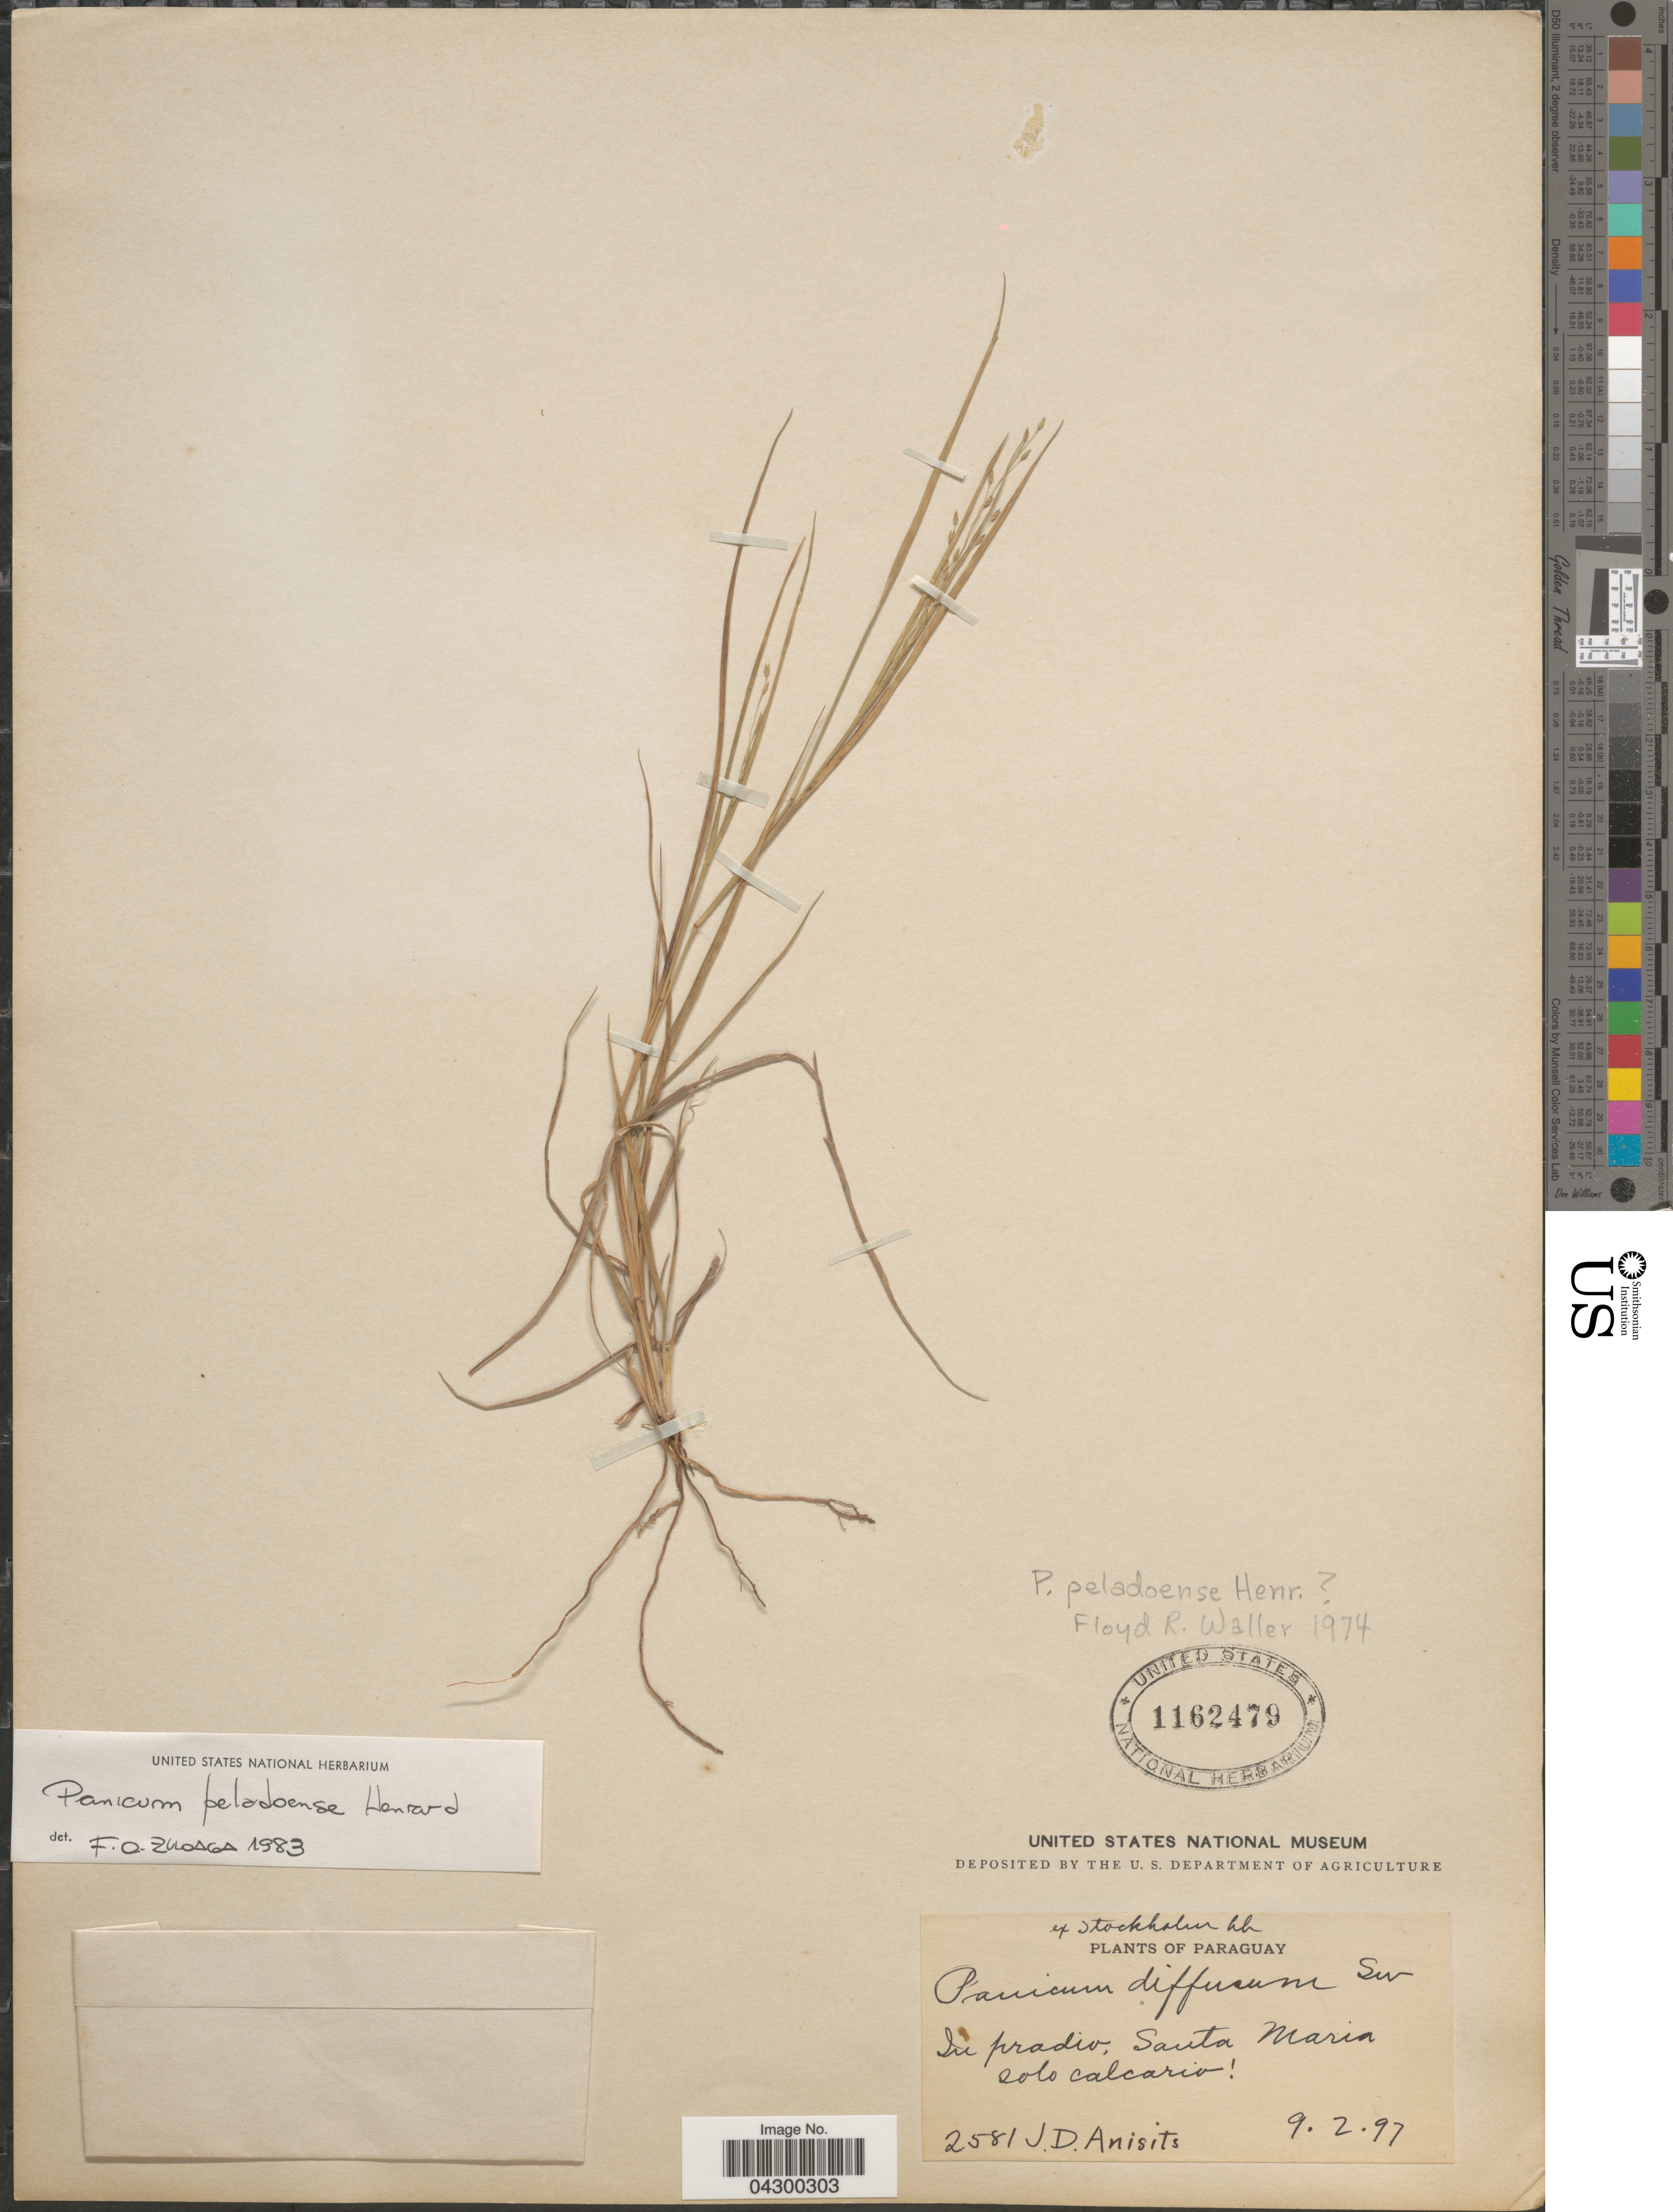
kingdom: Plantae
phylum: Tracheophyta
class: Liliopsida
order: Poales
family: Poaceae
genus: Panicum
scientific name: Panicum peladoense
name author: Henr.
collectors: J. D. Anisits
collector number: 2581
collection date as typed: Transcribed d/m/y: 9/2/97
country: Paraguay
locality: In pradio, Santa Maria.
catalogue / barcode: US 1162479